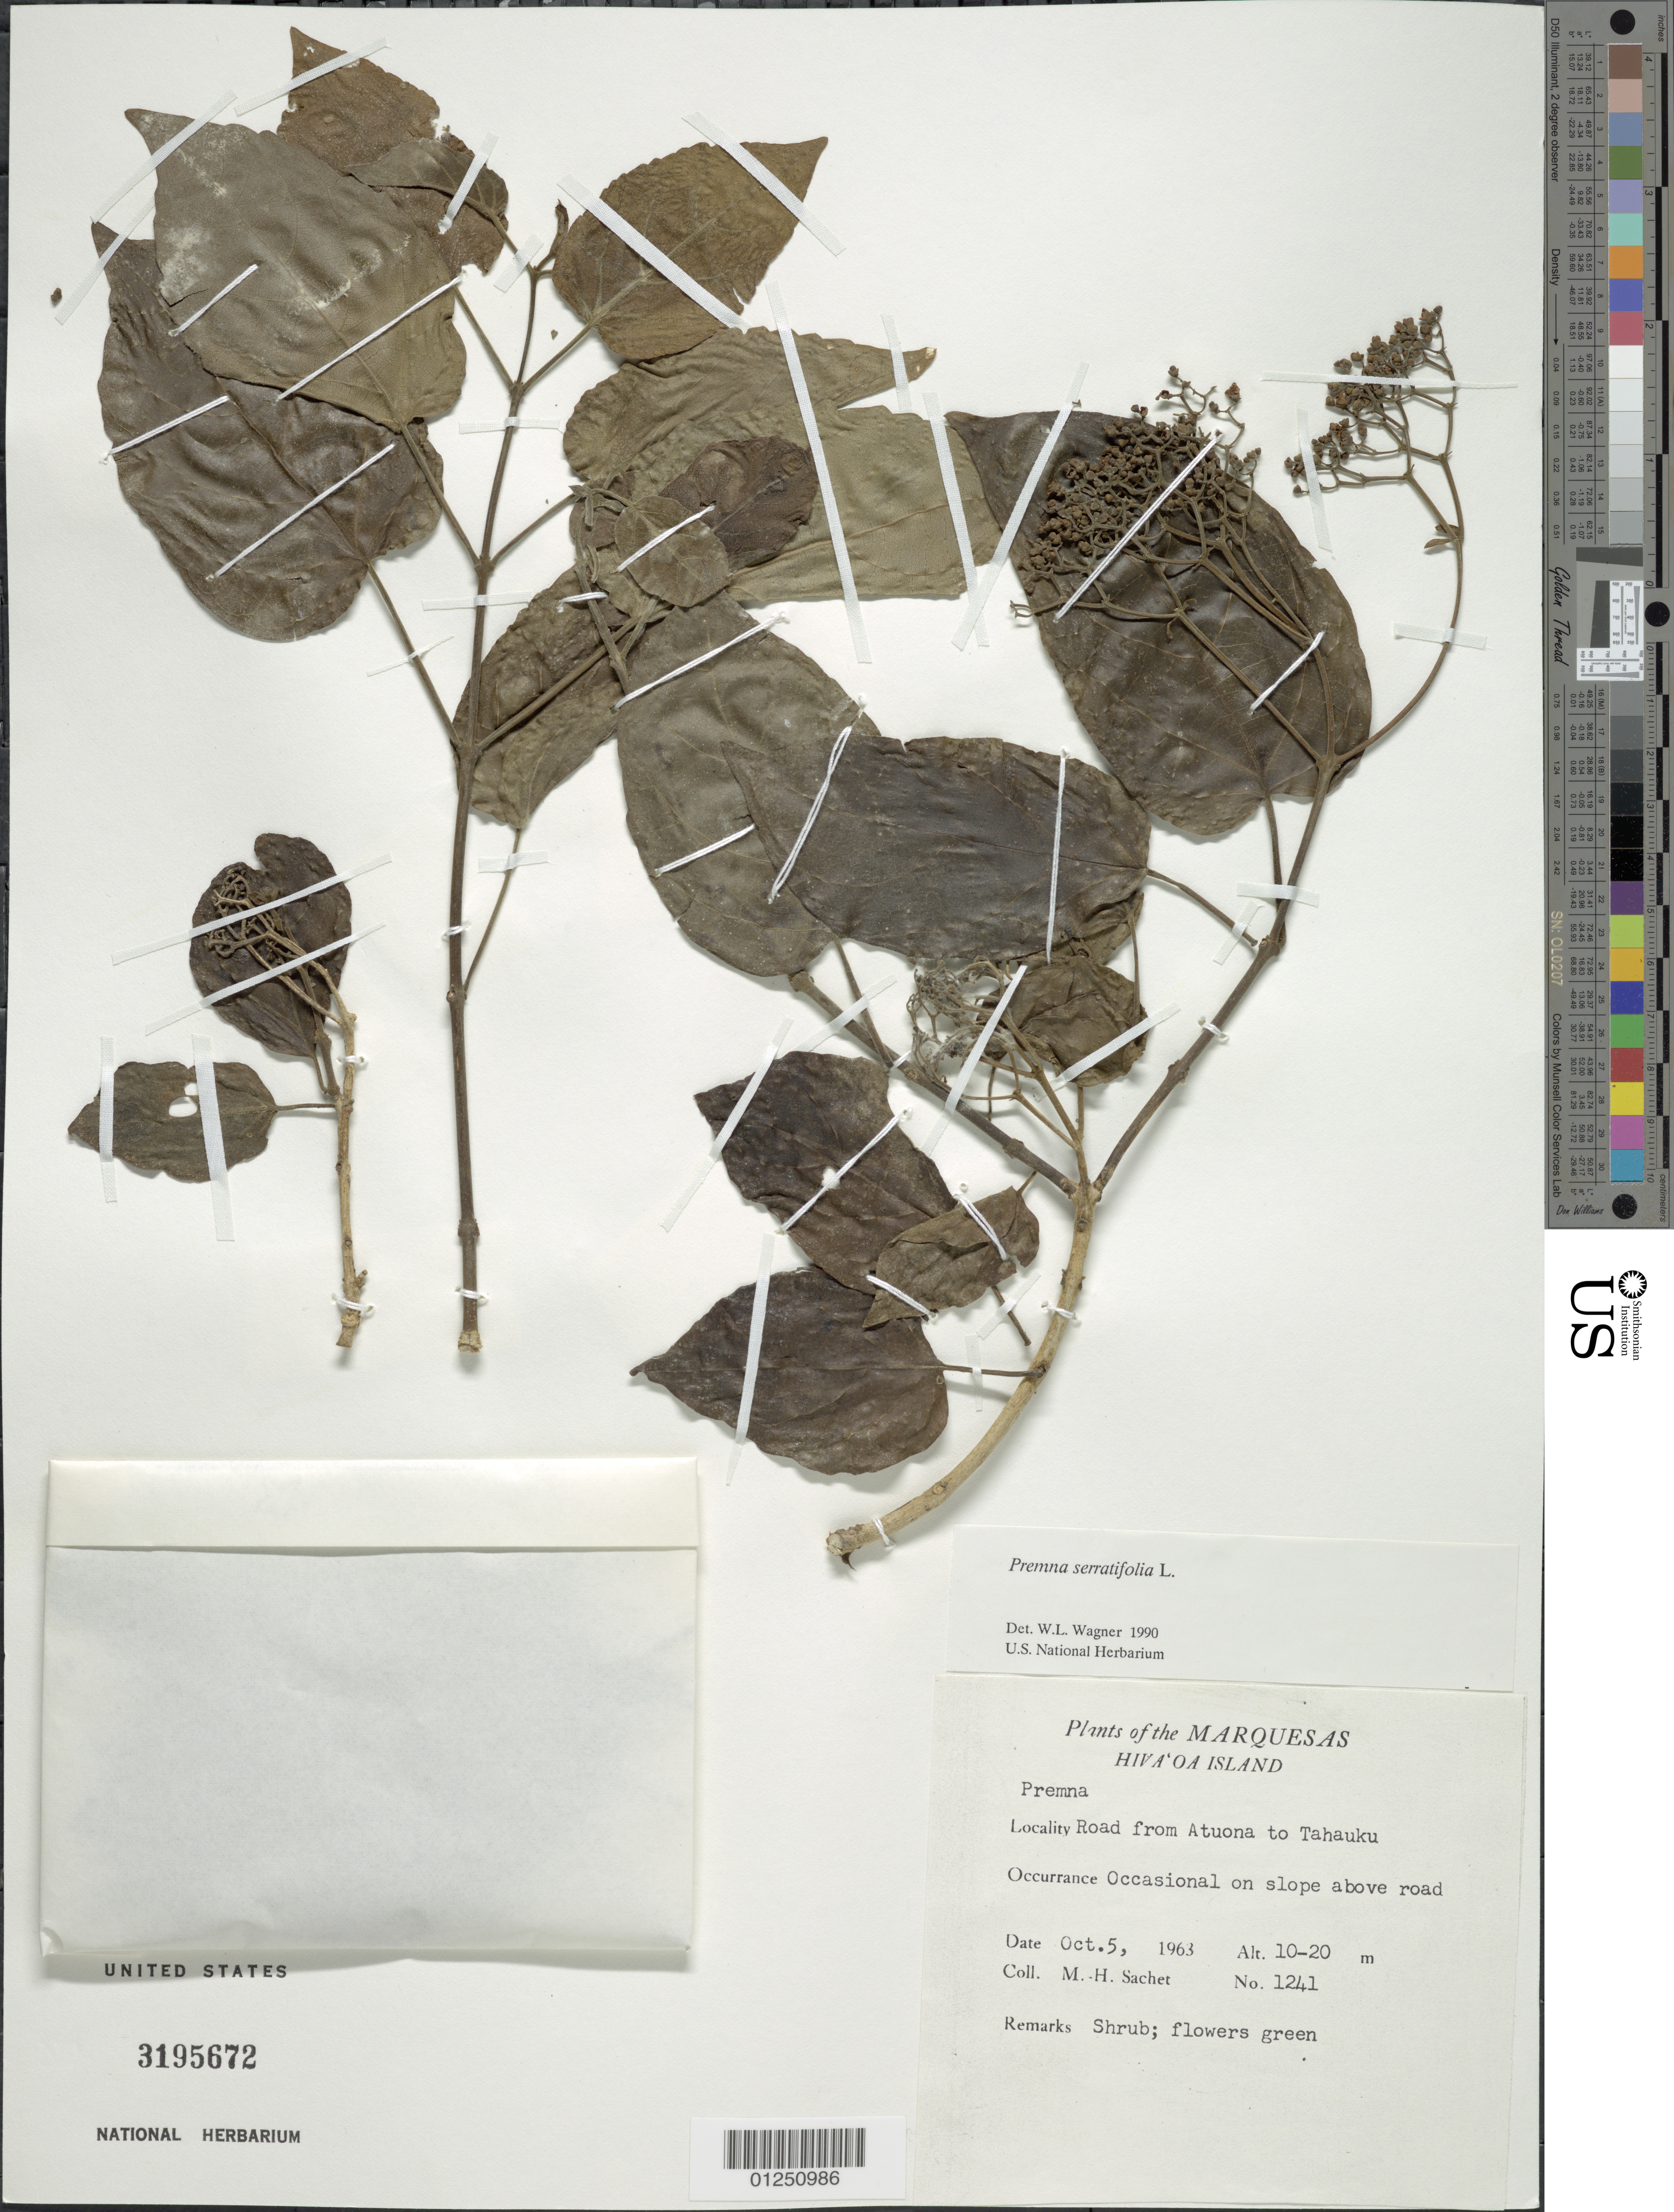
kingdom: Plantae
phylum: Tracheophyta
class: Magnoliopsida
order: Lamiales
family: Lamiaceae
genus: Premna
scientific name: Premna serratifolia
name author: L.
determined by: Wagner, W. L., (BOT), Smithsonian Institution - National Museum of Natural History (UNITED STATES)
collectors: M.-H. Sachet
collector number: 1241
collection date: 1963-10-05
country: French Polynesia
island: Hiva Oa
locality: Road from Atuona to Tahauku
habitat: Occasional on slope above road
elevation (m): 10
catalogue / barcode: US 3195672